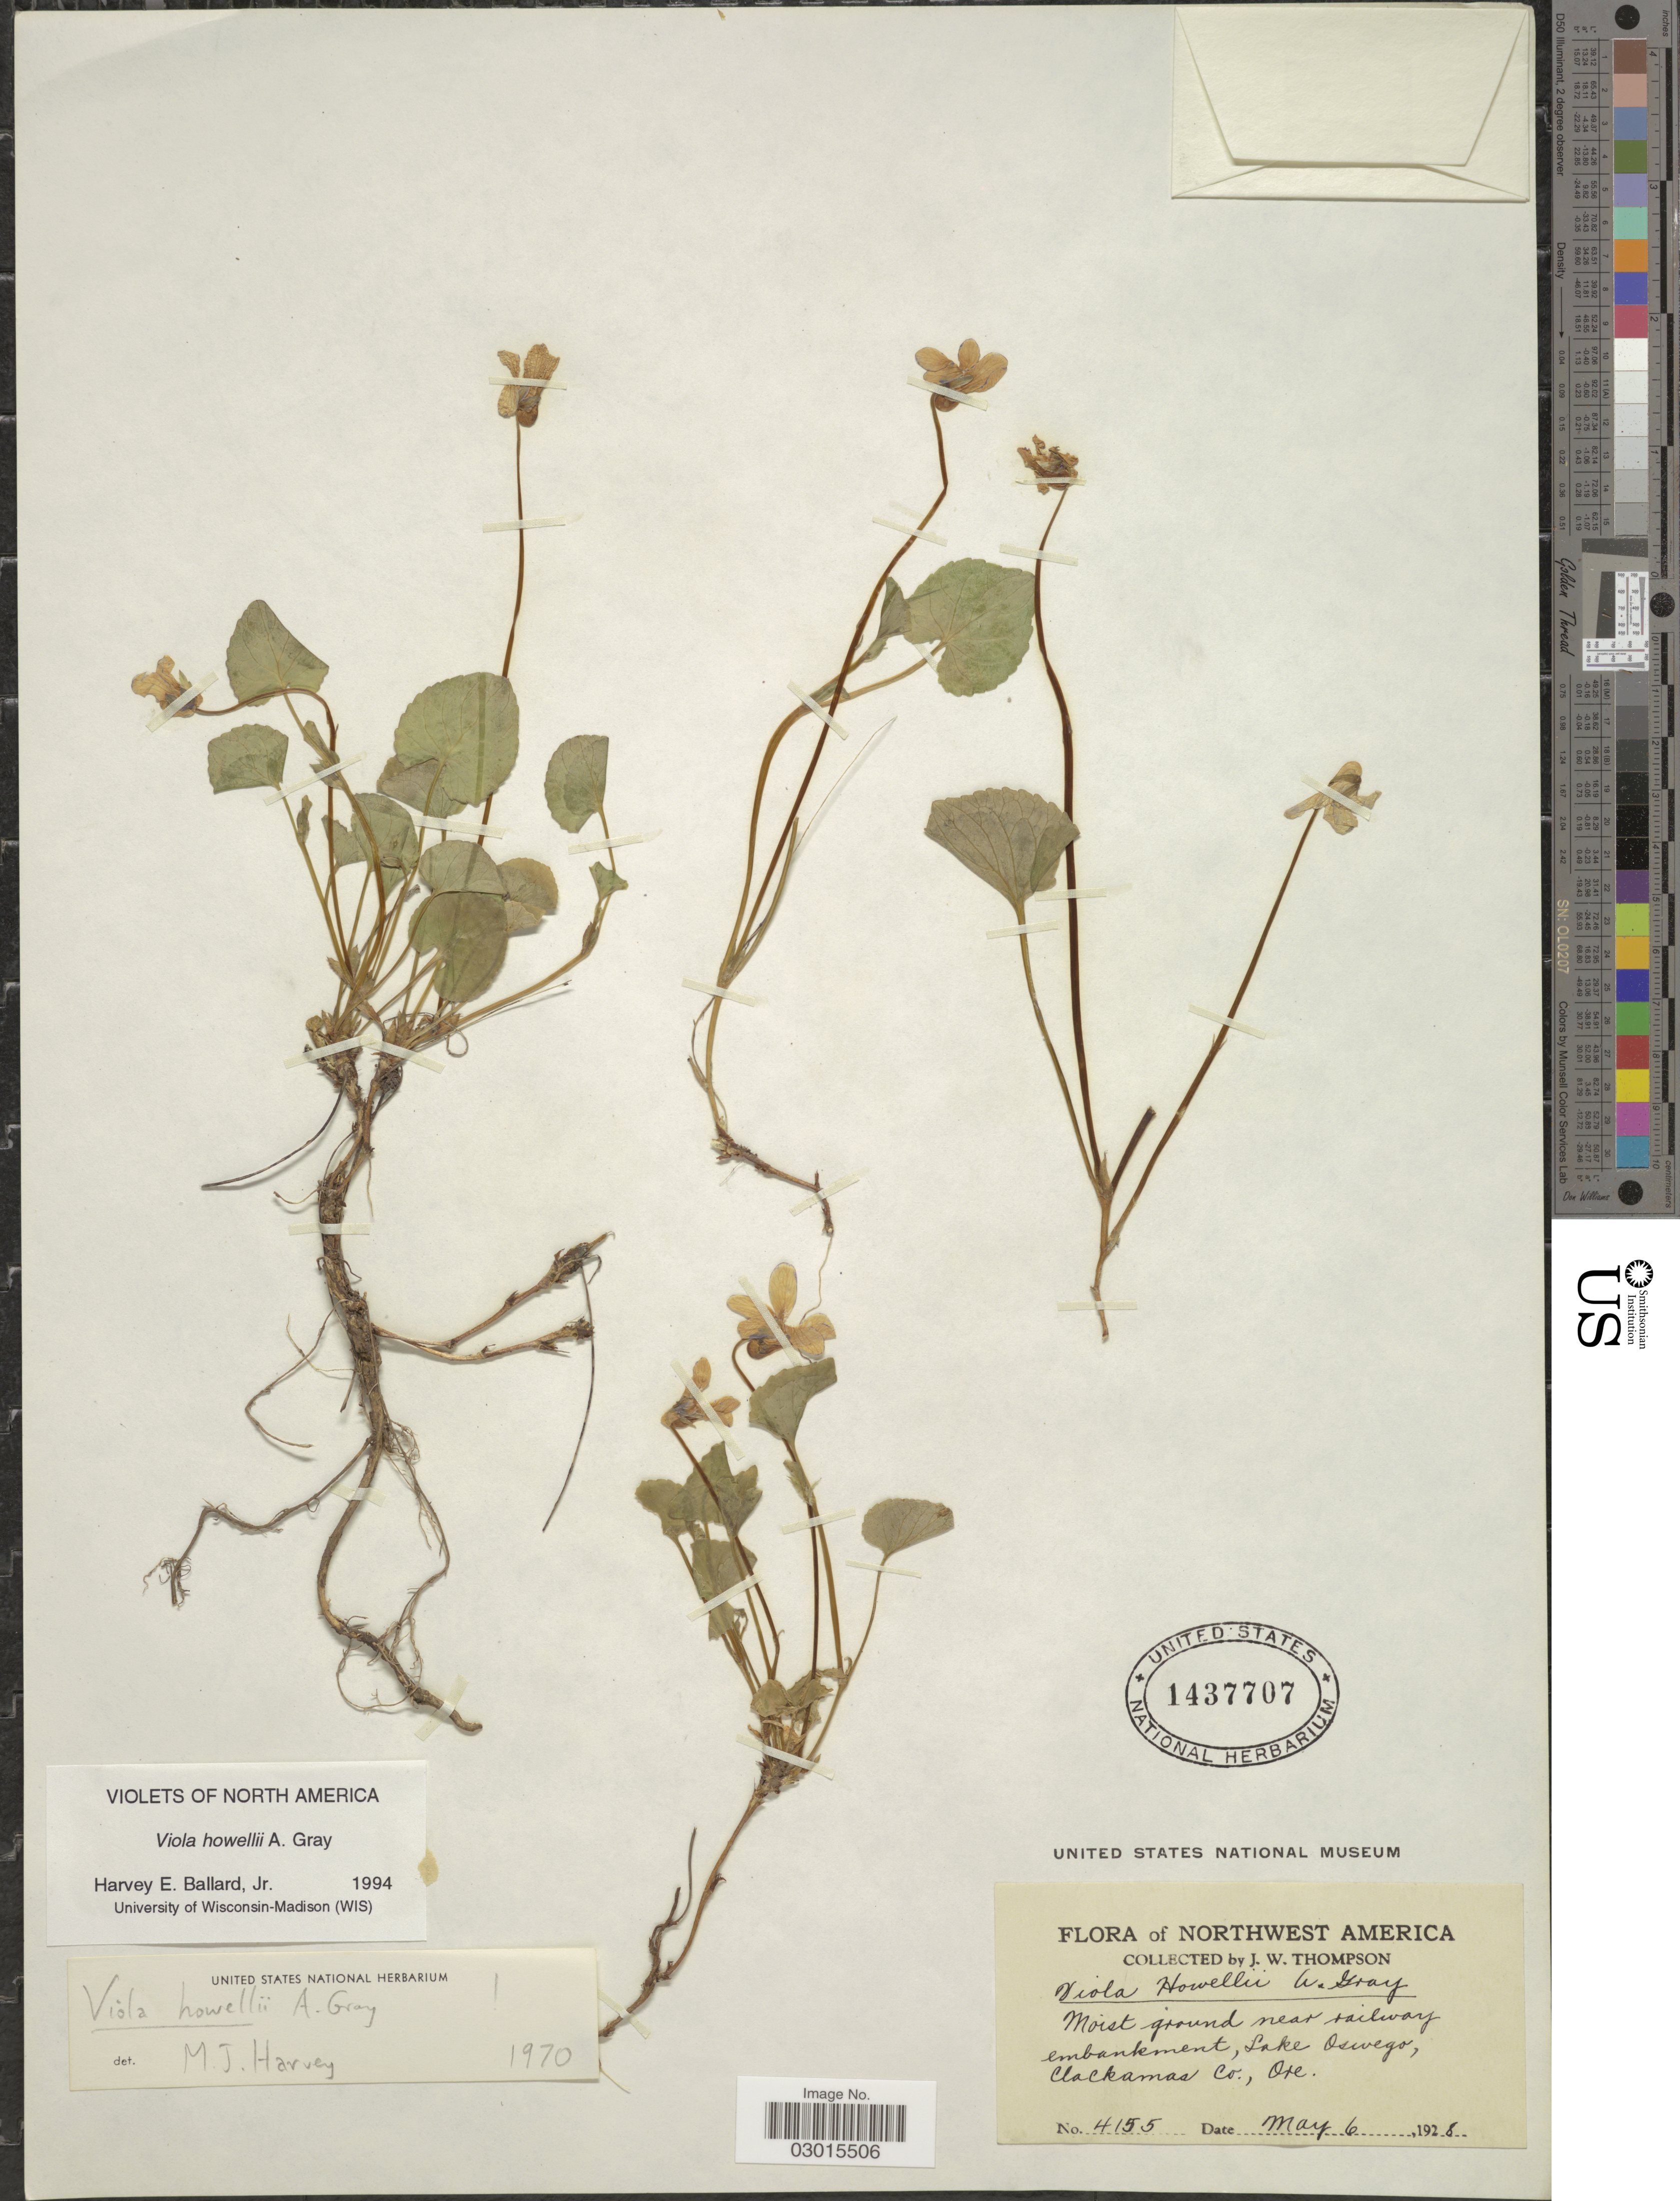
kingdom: Plantae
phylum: Tracheophyta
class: Magnoliopsida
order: Malpighiales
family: Violaceae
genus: Viola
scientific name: Viola hookeriana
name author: Kunth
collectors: J. Thompson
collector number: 4155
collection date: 1928-05-06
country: United States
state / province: Oregon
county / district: Clackamas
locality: Northwest America. Near railway embankment, Lake Oswego, Clackamas Co., Ore.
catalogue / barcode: US 1437707